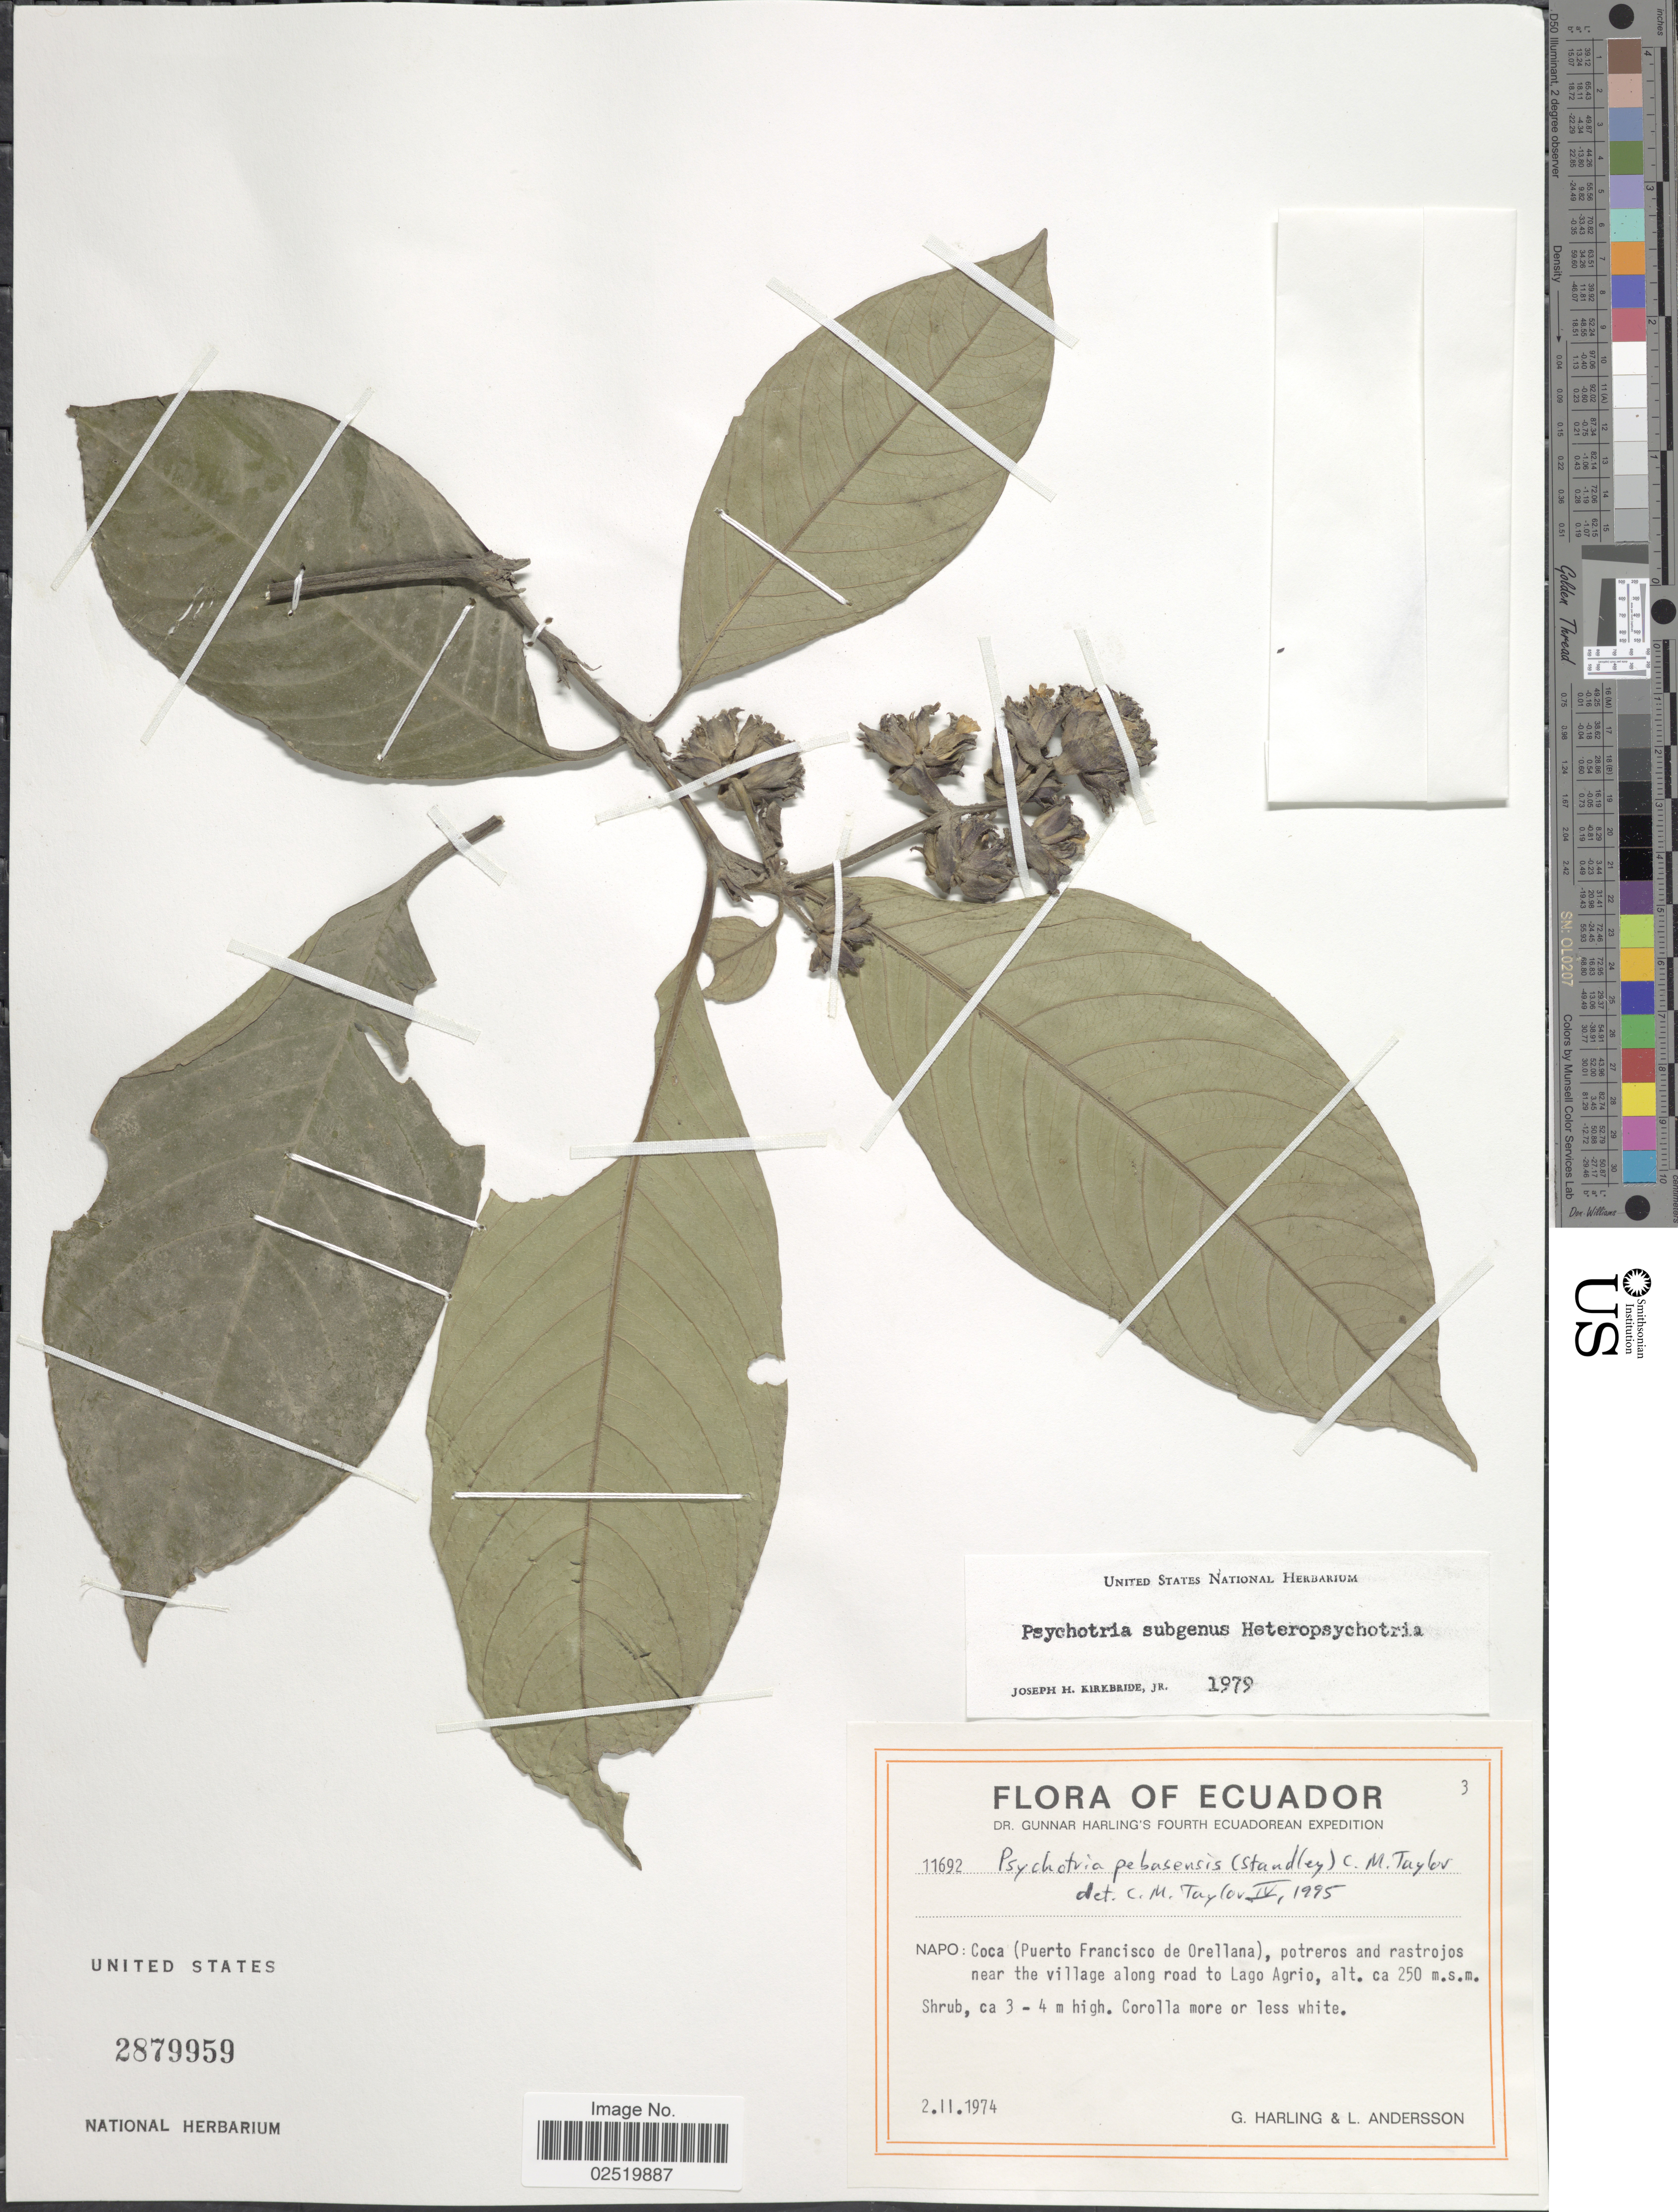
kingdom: Plantae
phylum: Tracheophyta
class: Magnoliopsida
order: Gentianales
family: Rubiaceae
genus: Psychotria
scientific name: Psychotria pebasensis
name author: (Standl.) C.M. Taylor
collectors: G. Harling & L. Andersson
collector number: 11692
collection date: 1974-11-02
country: Ecuador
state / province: Napo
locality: Coca (Puerto Francisco de Orellana), potreros and rastrojos near the village along road to Lago Agrio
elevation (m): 250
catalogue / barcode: US 2879959